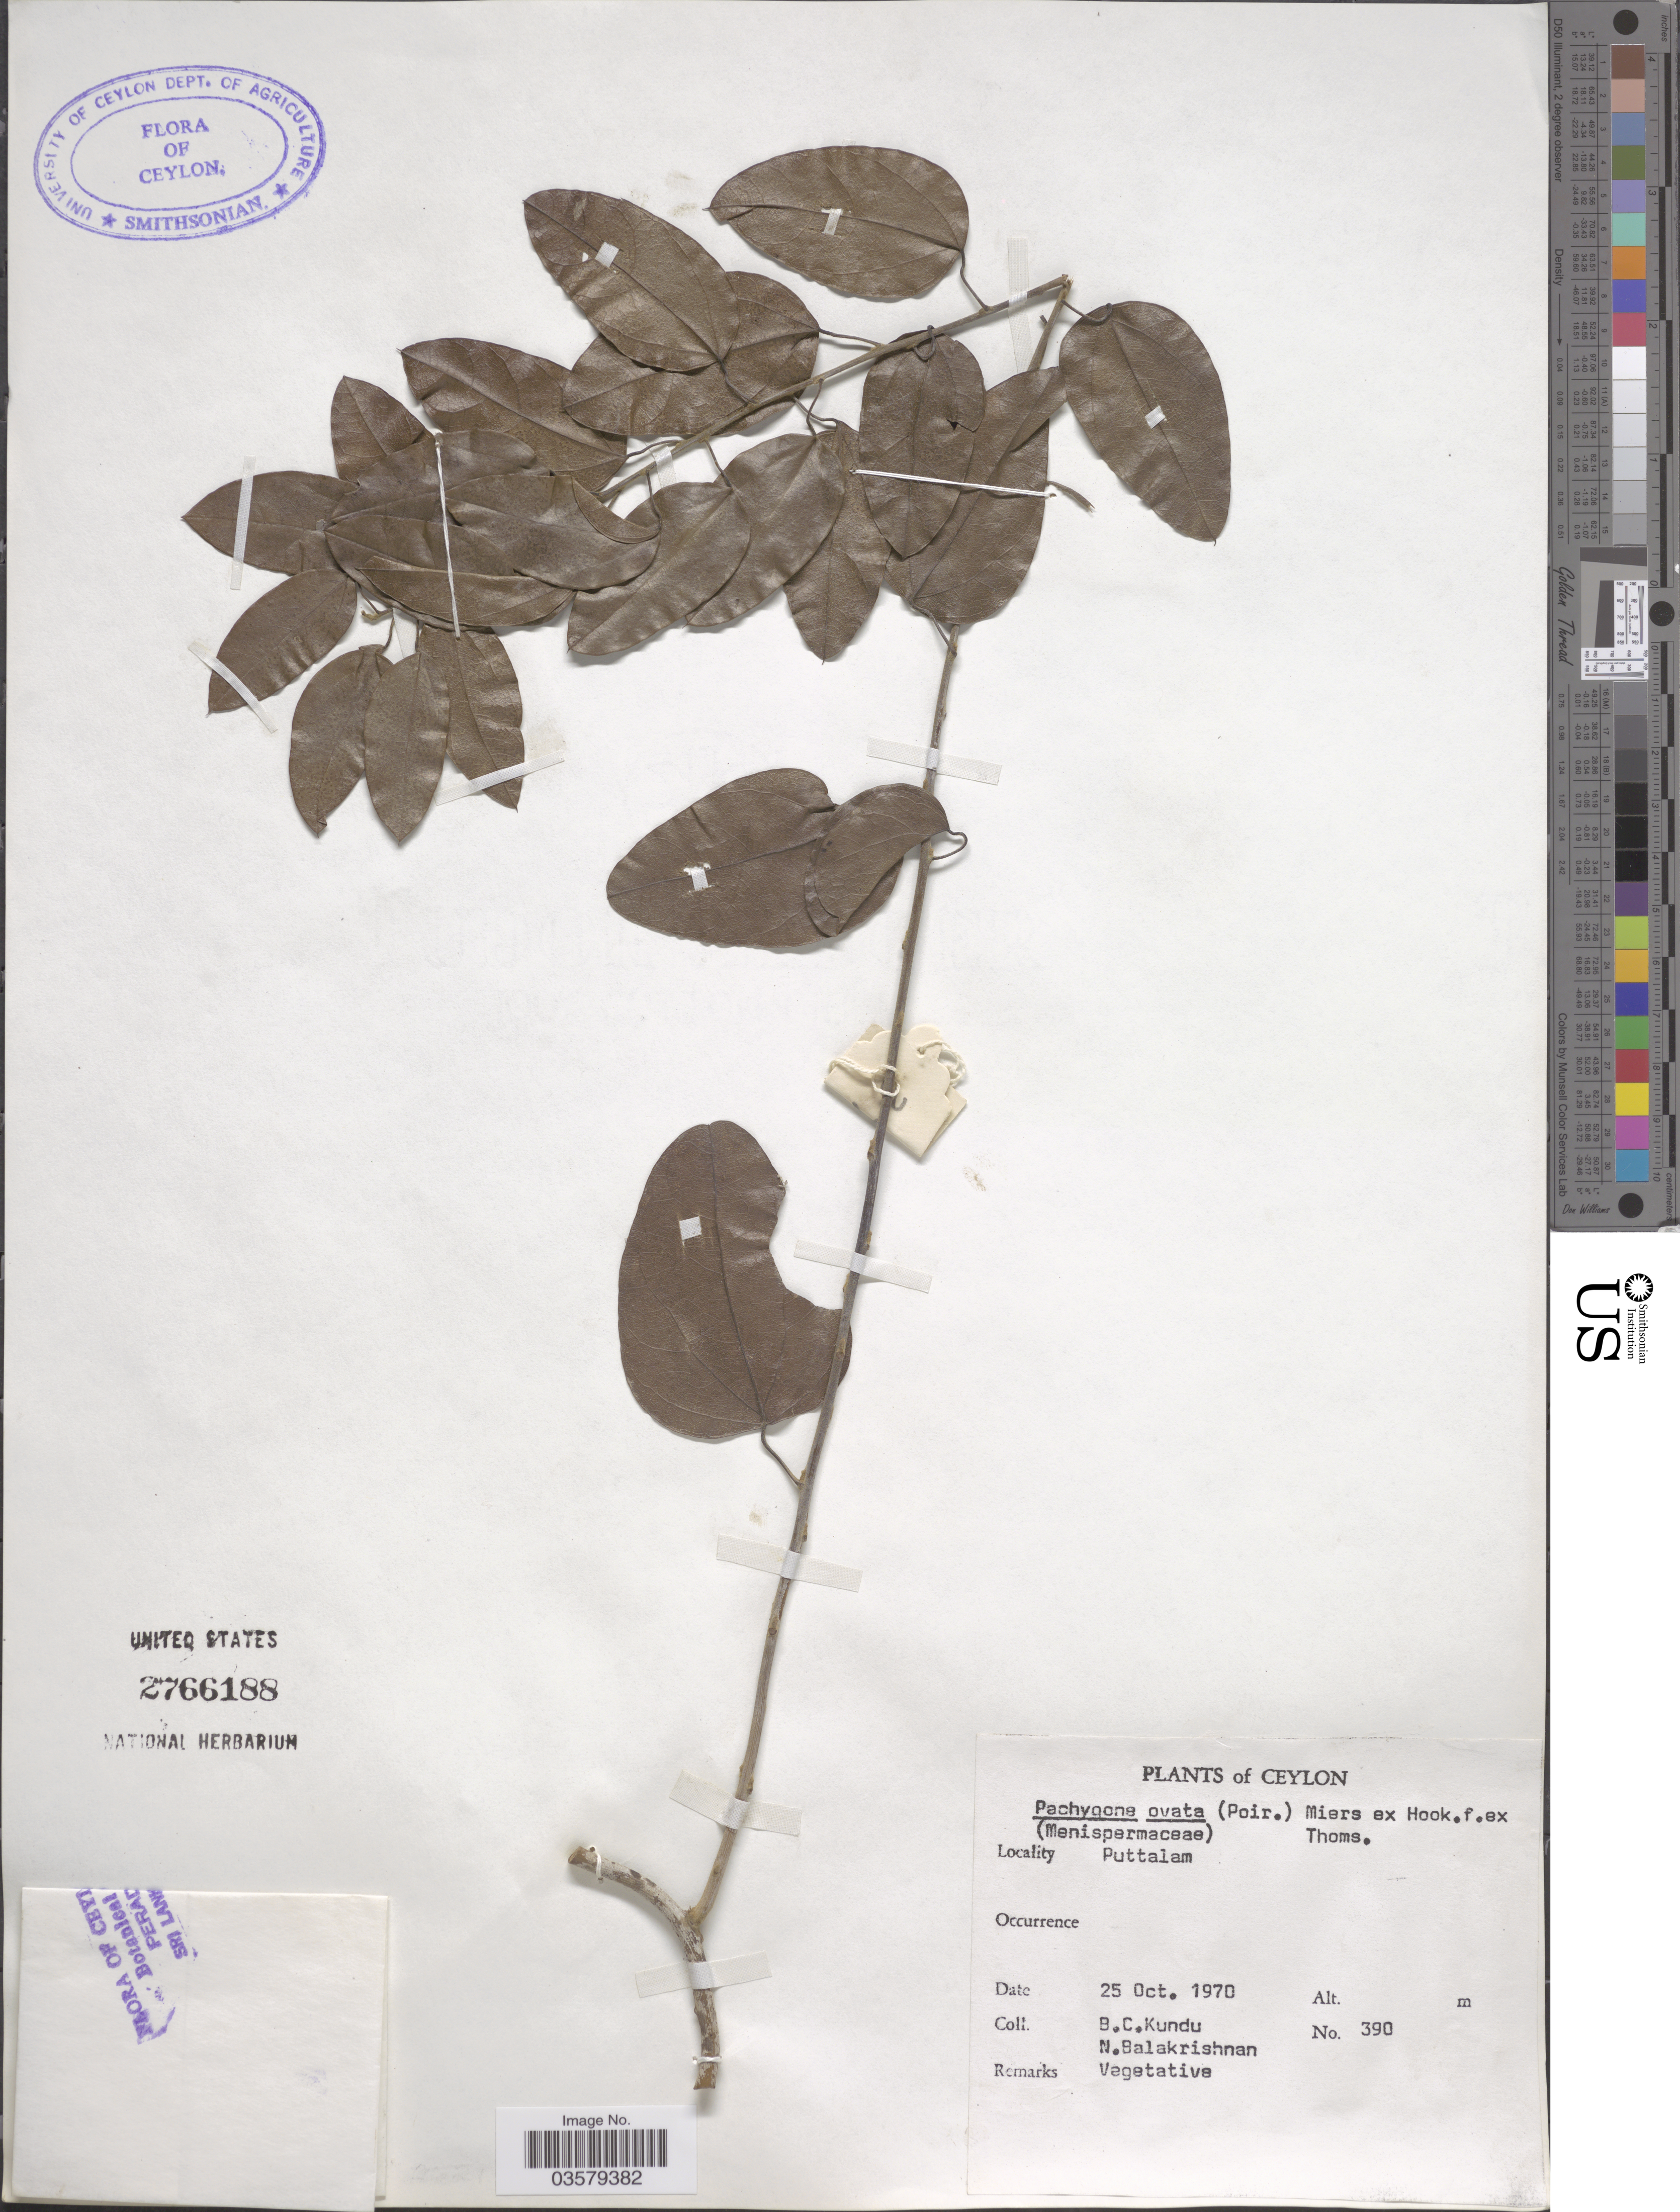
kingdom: Plantae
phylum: Tracheophyta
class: Magnoliopsida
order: Ranunculales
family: Menispermaceae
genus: Pachygone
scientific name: Pachygone ovata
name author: (Poir.) Diels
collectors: B. C. Kundu & N. Balakrishnan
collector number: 390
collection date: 1970-10-25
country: Sri Lanka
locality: Ceylon. Puttalam.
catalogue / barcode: US 2766188